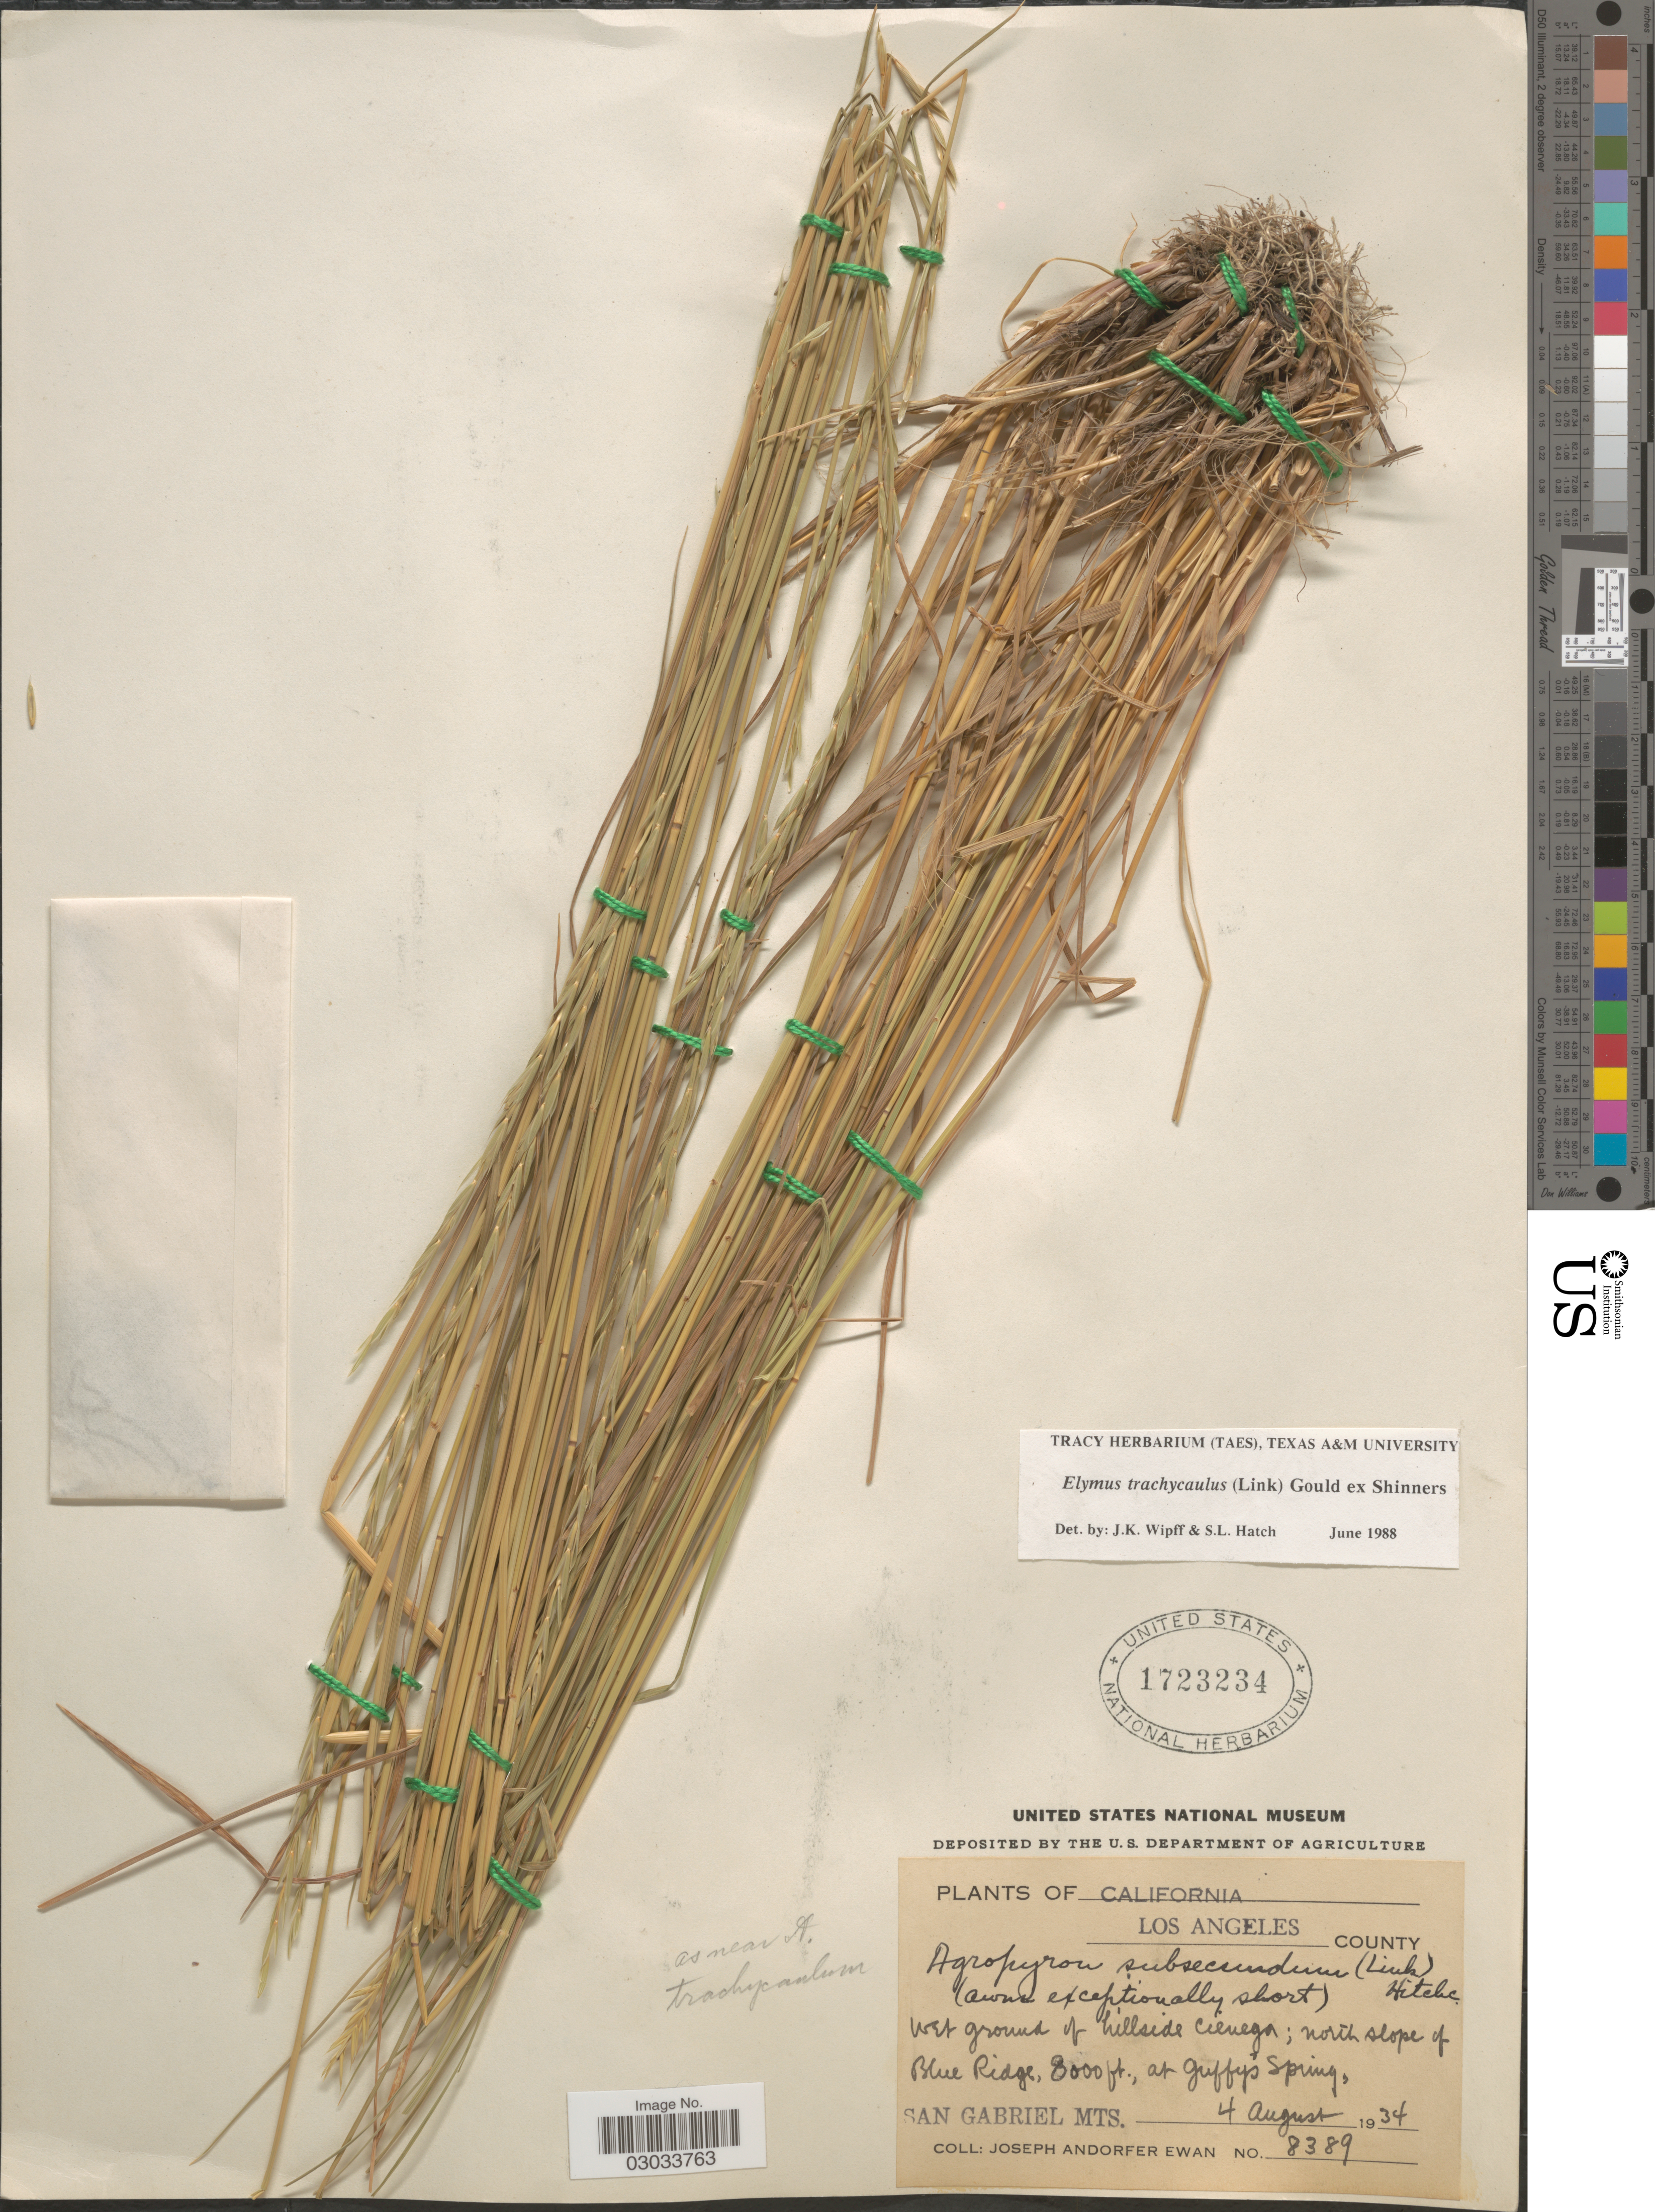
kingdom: Plantae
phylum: Tracheophyta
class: Liliopsida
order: Poales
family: Poaceae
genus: Elymus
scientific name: Elymus trachycaulus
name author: (Link) Gould ex Shinners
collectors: J. A. Ewan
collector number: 8389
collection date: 1934-08-04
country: United States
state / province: California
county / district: Los Angeles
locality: Los Angeles County. Wet ground of hillside cienega; north slope of Blue Ridge, at Guffy's Spring. San Gabriel Mts.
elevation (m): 2438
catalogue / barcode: US 1723234